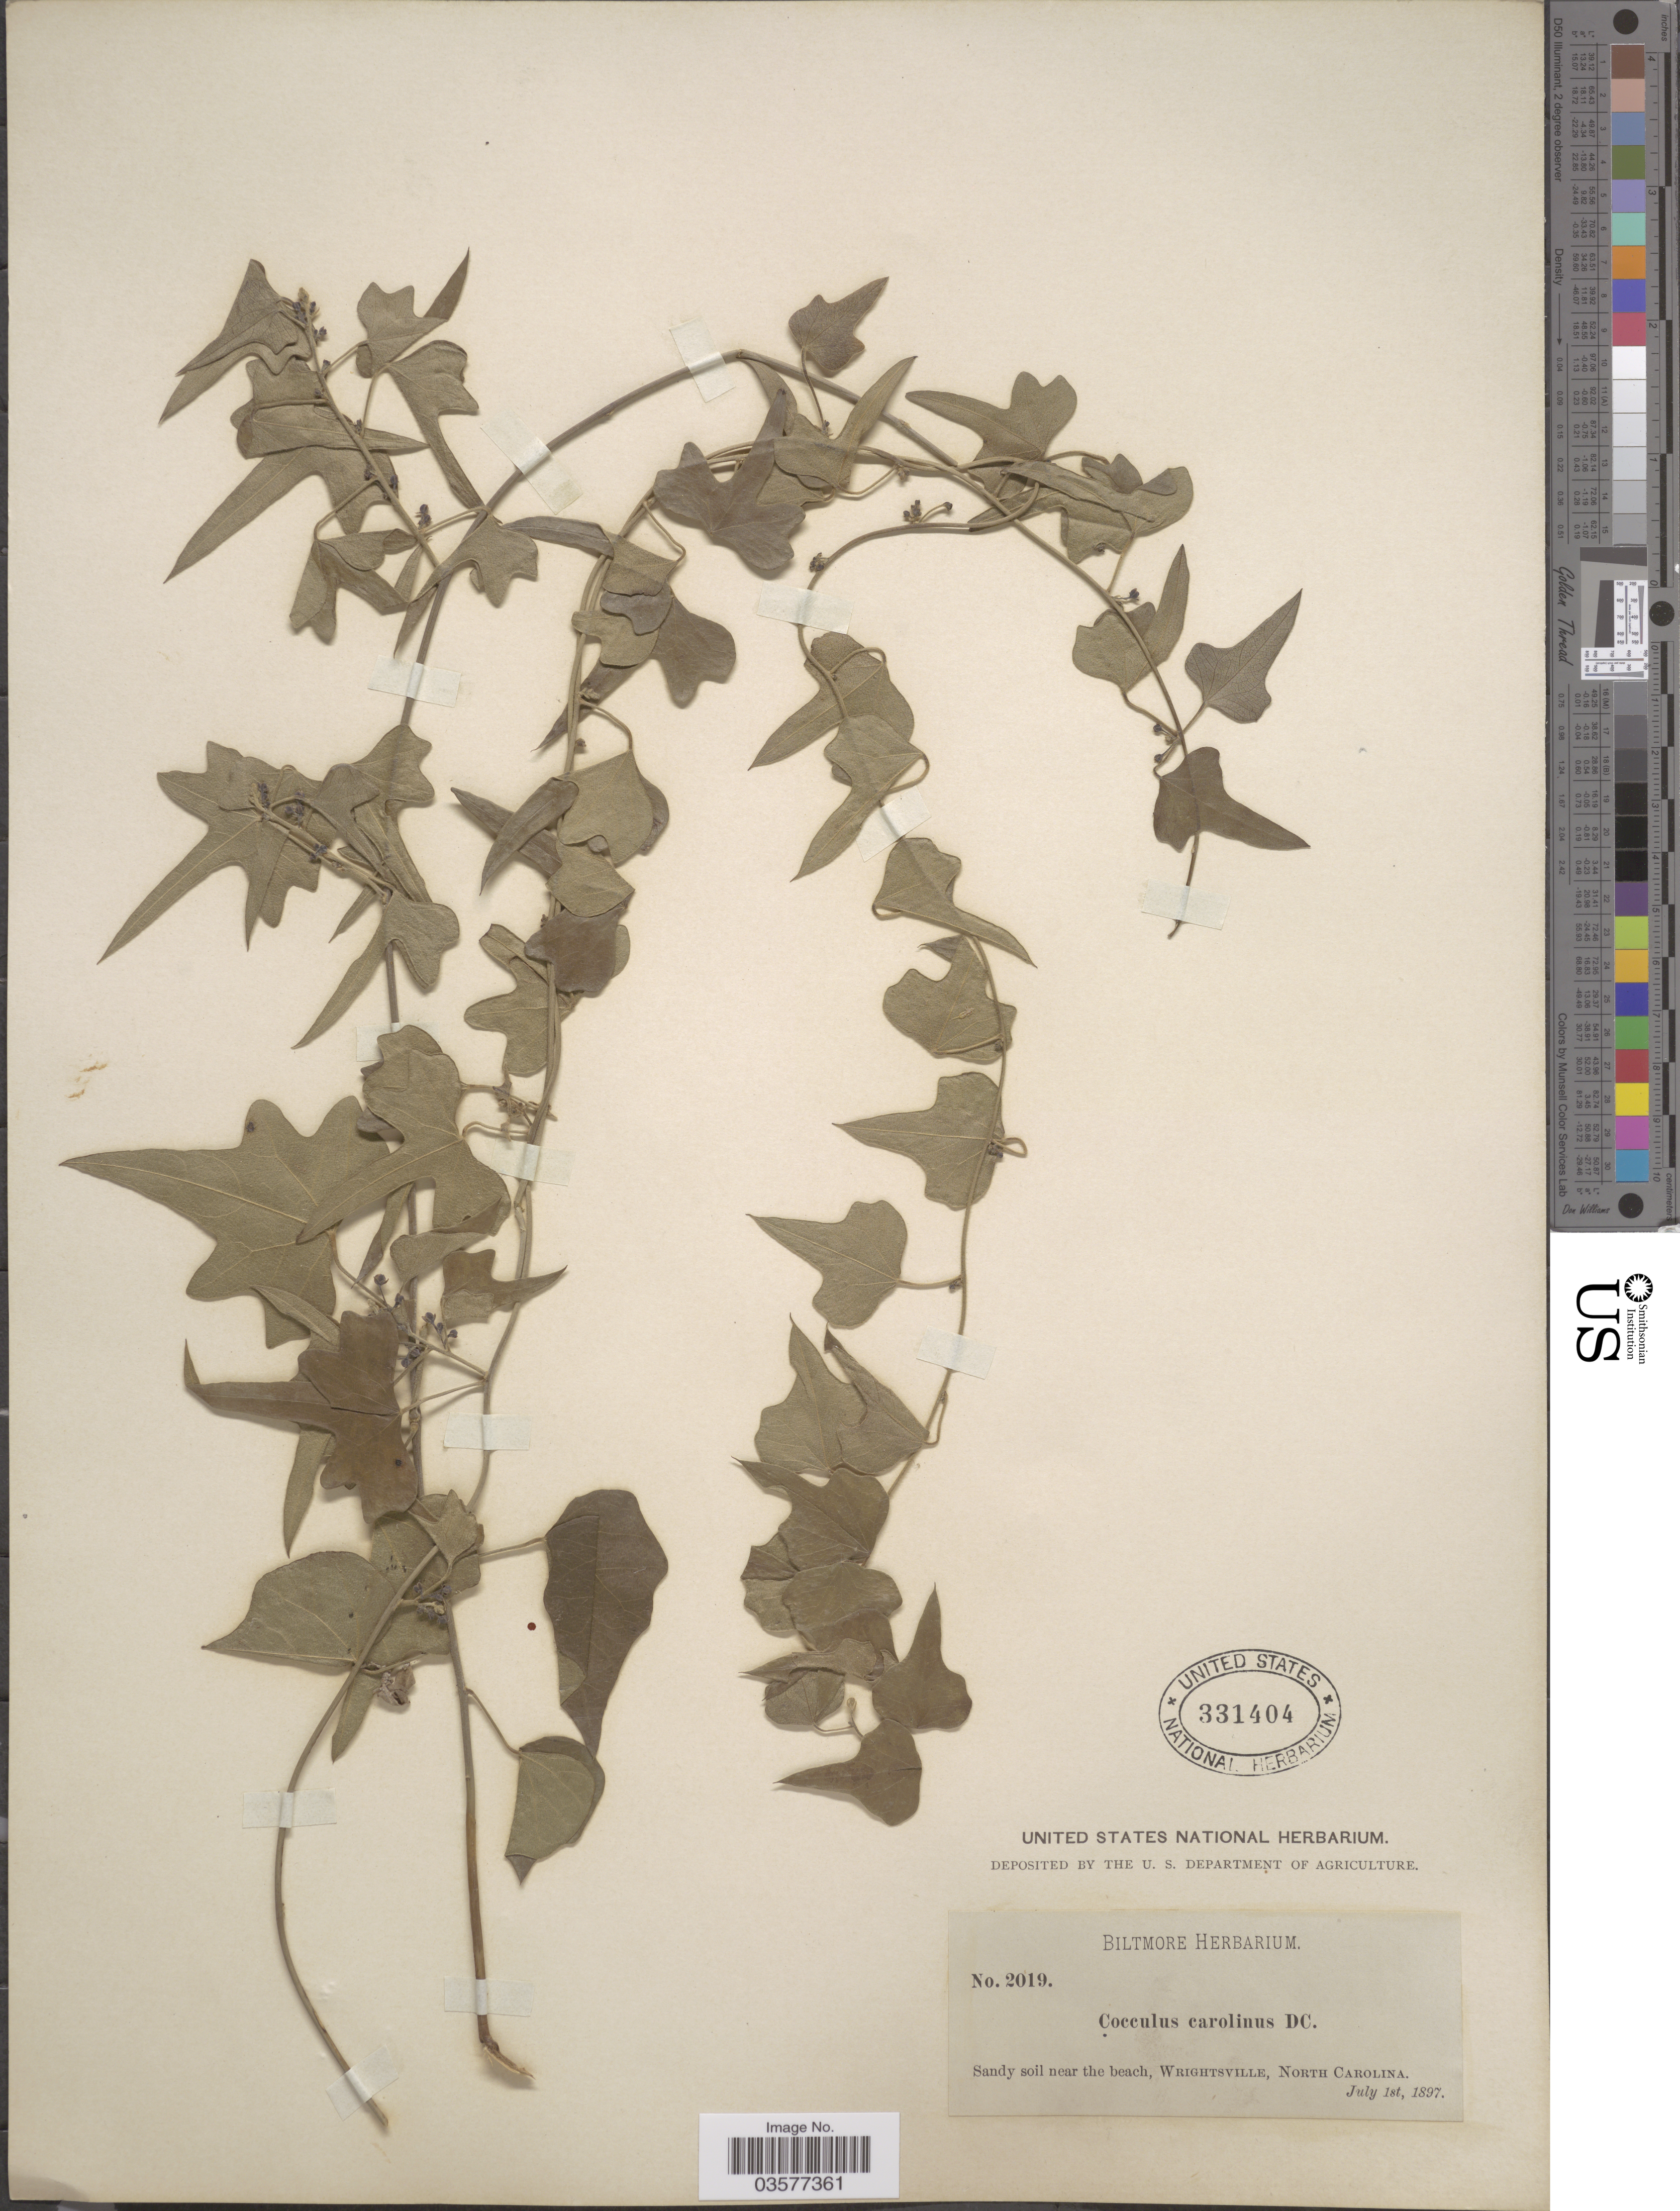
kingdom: Plantae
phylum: Tracheophyta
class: Magnoliopsida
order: Ranunculales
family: Menispermaceae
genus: Cocculus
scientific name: Cocculus carolinus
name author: (L.) DC.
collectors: ex herb. Biltmore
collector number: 2019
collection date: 1897-07-01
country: United States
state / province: North Carolina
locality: Sandy soil near the beach, Wrightsville.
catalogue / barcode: US 331404